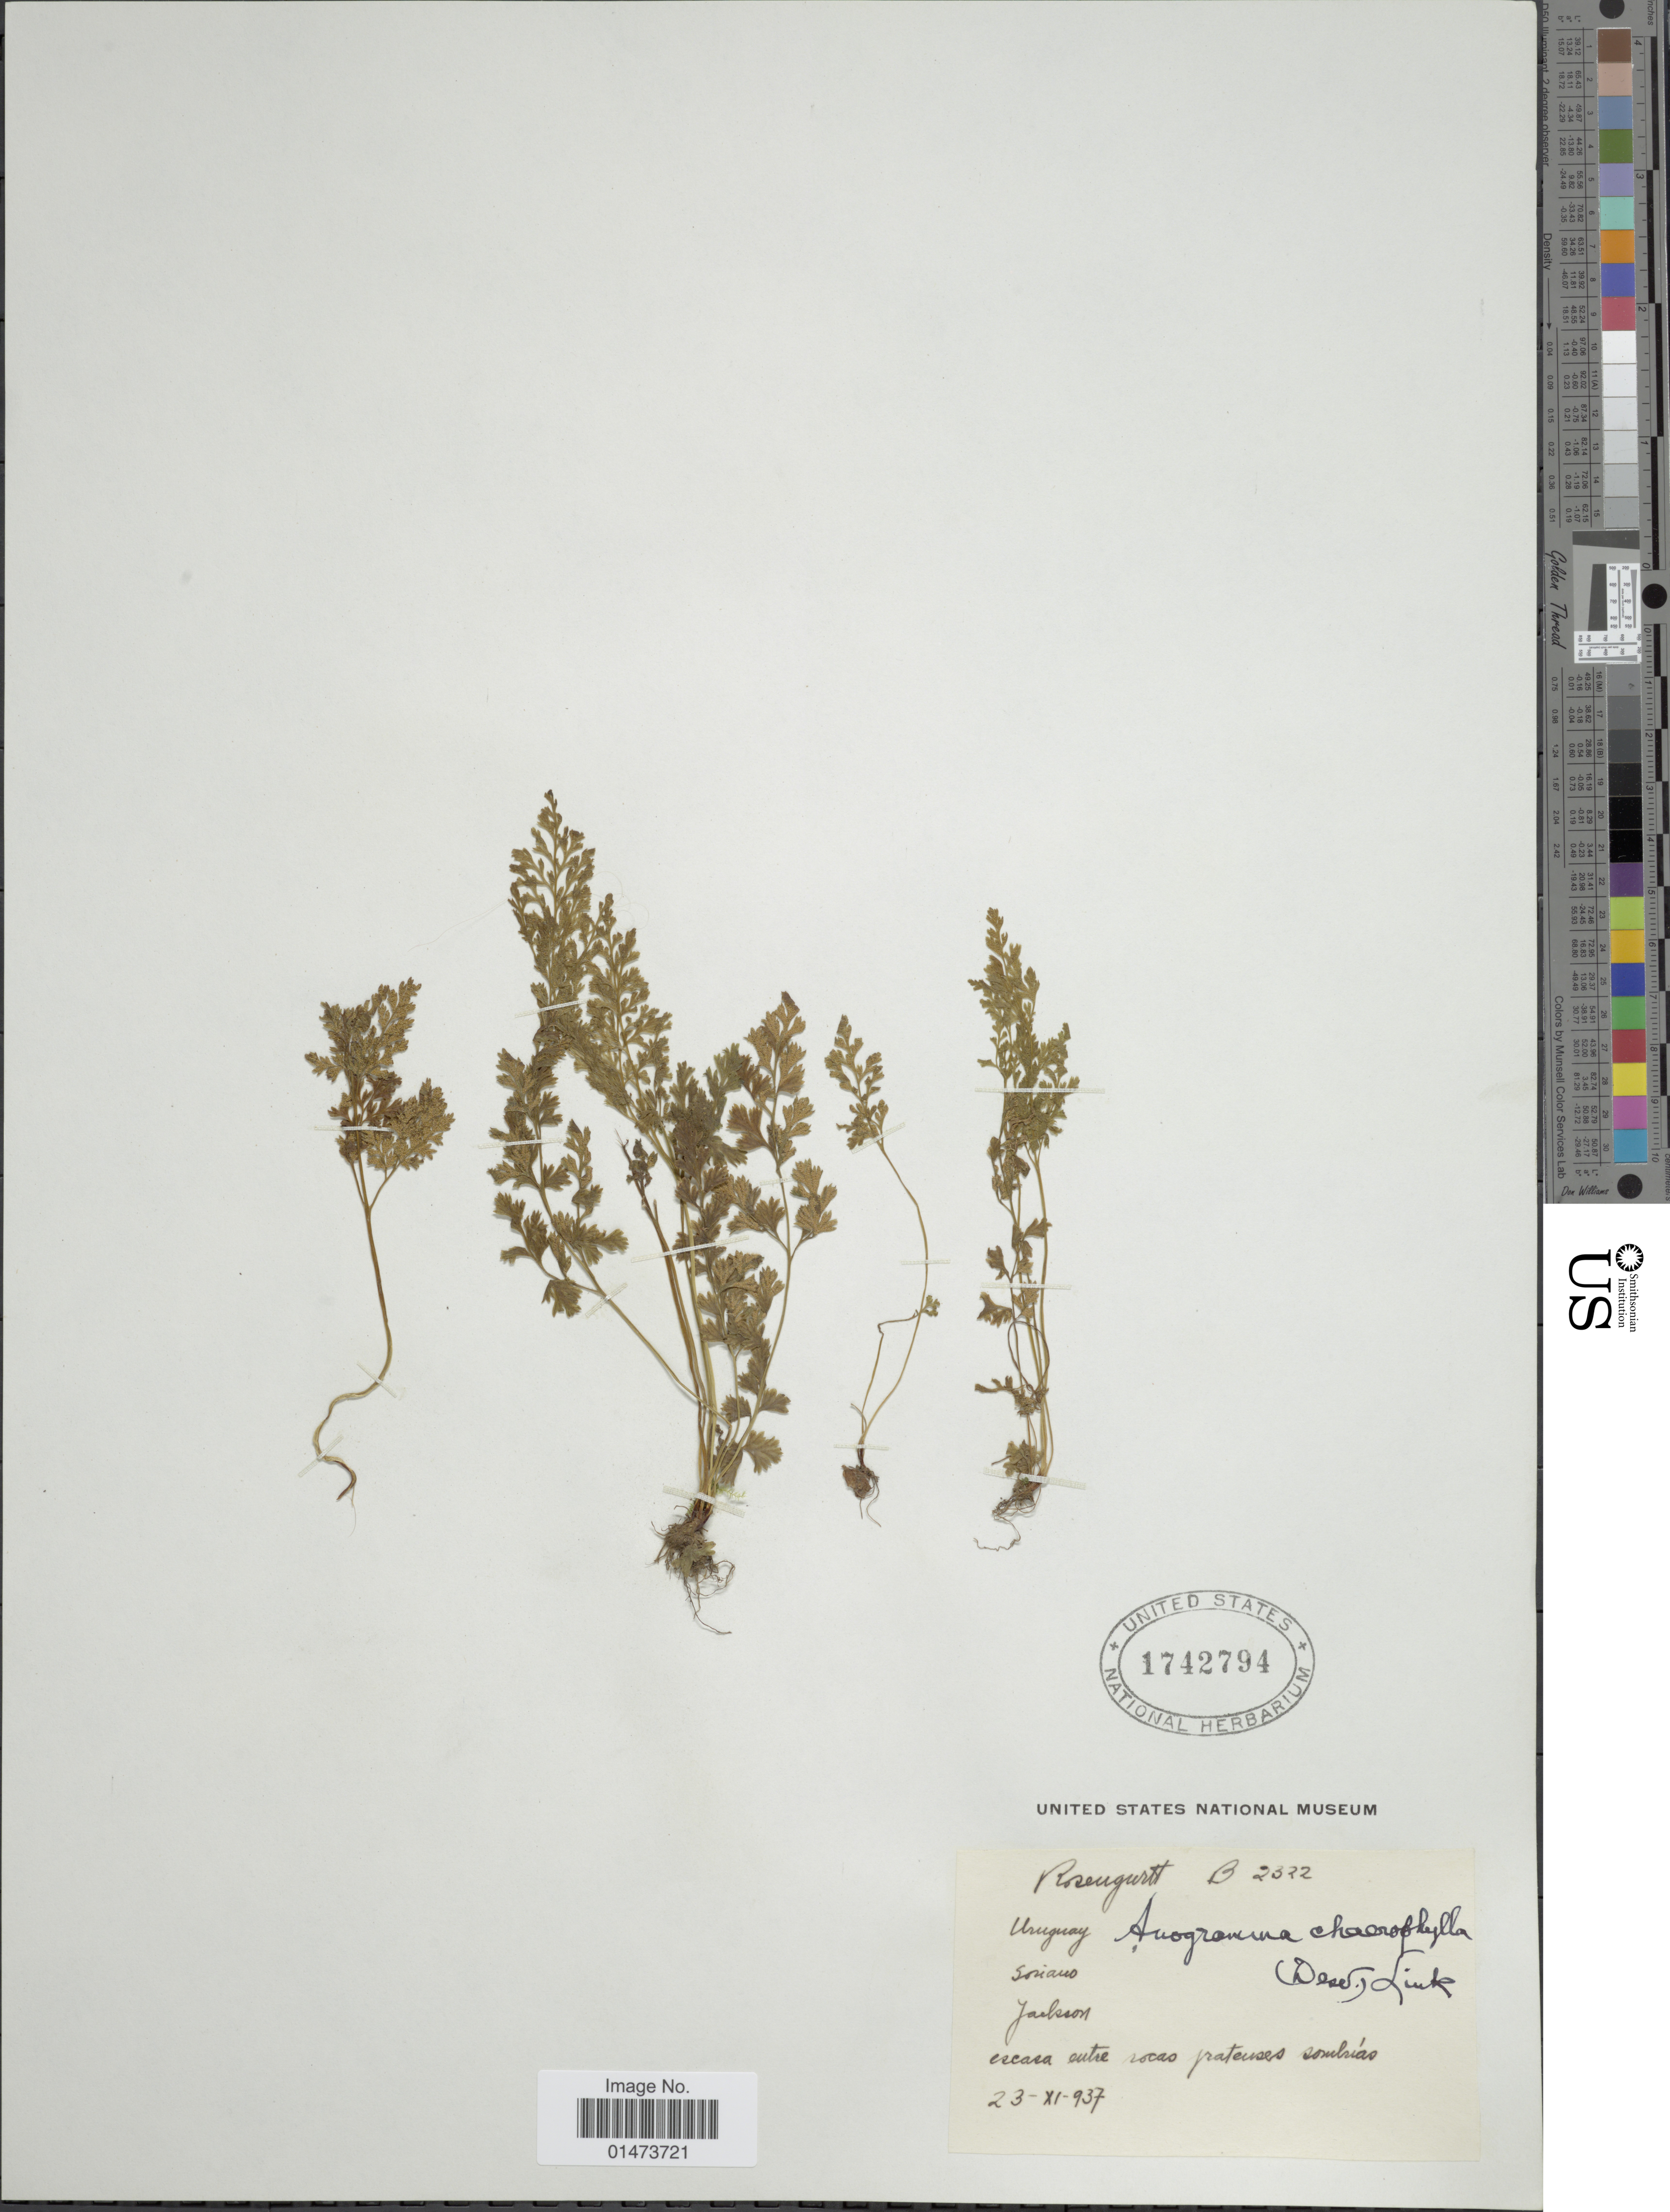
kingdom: Plantae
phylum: Tracheophyta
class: Polypodiopsida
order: Polypodiales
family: Pteridaceae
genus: Anogramma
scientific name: Anogramma chaerophylla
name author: (Desv.) Link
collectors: B. Rosengurtt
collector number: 2322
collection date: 1937-11-23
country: Uruguay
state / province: Soriano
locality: Jackson, escasa entre rocas pratenses sombrias.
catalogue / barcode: US 1742794